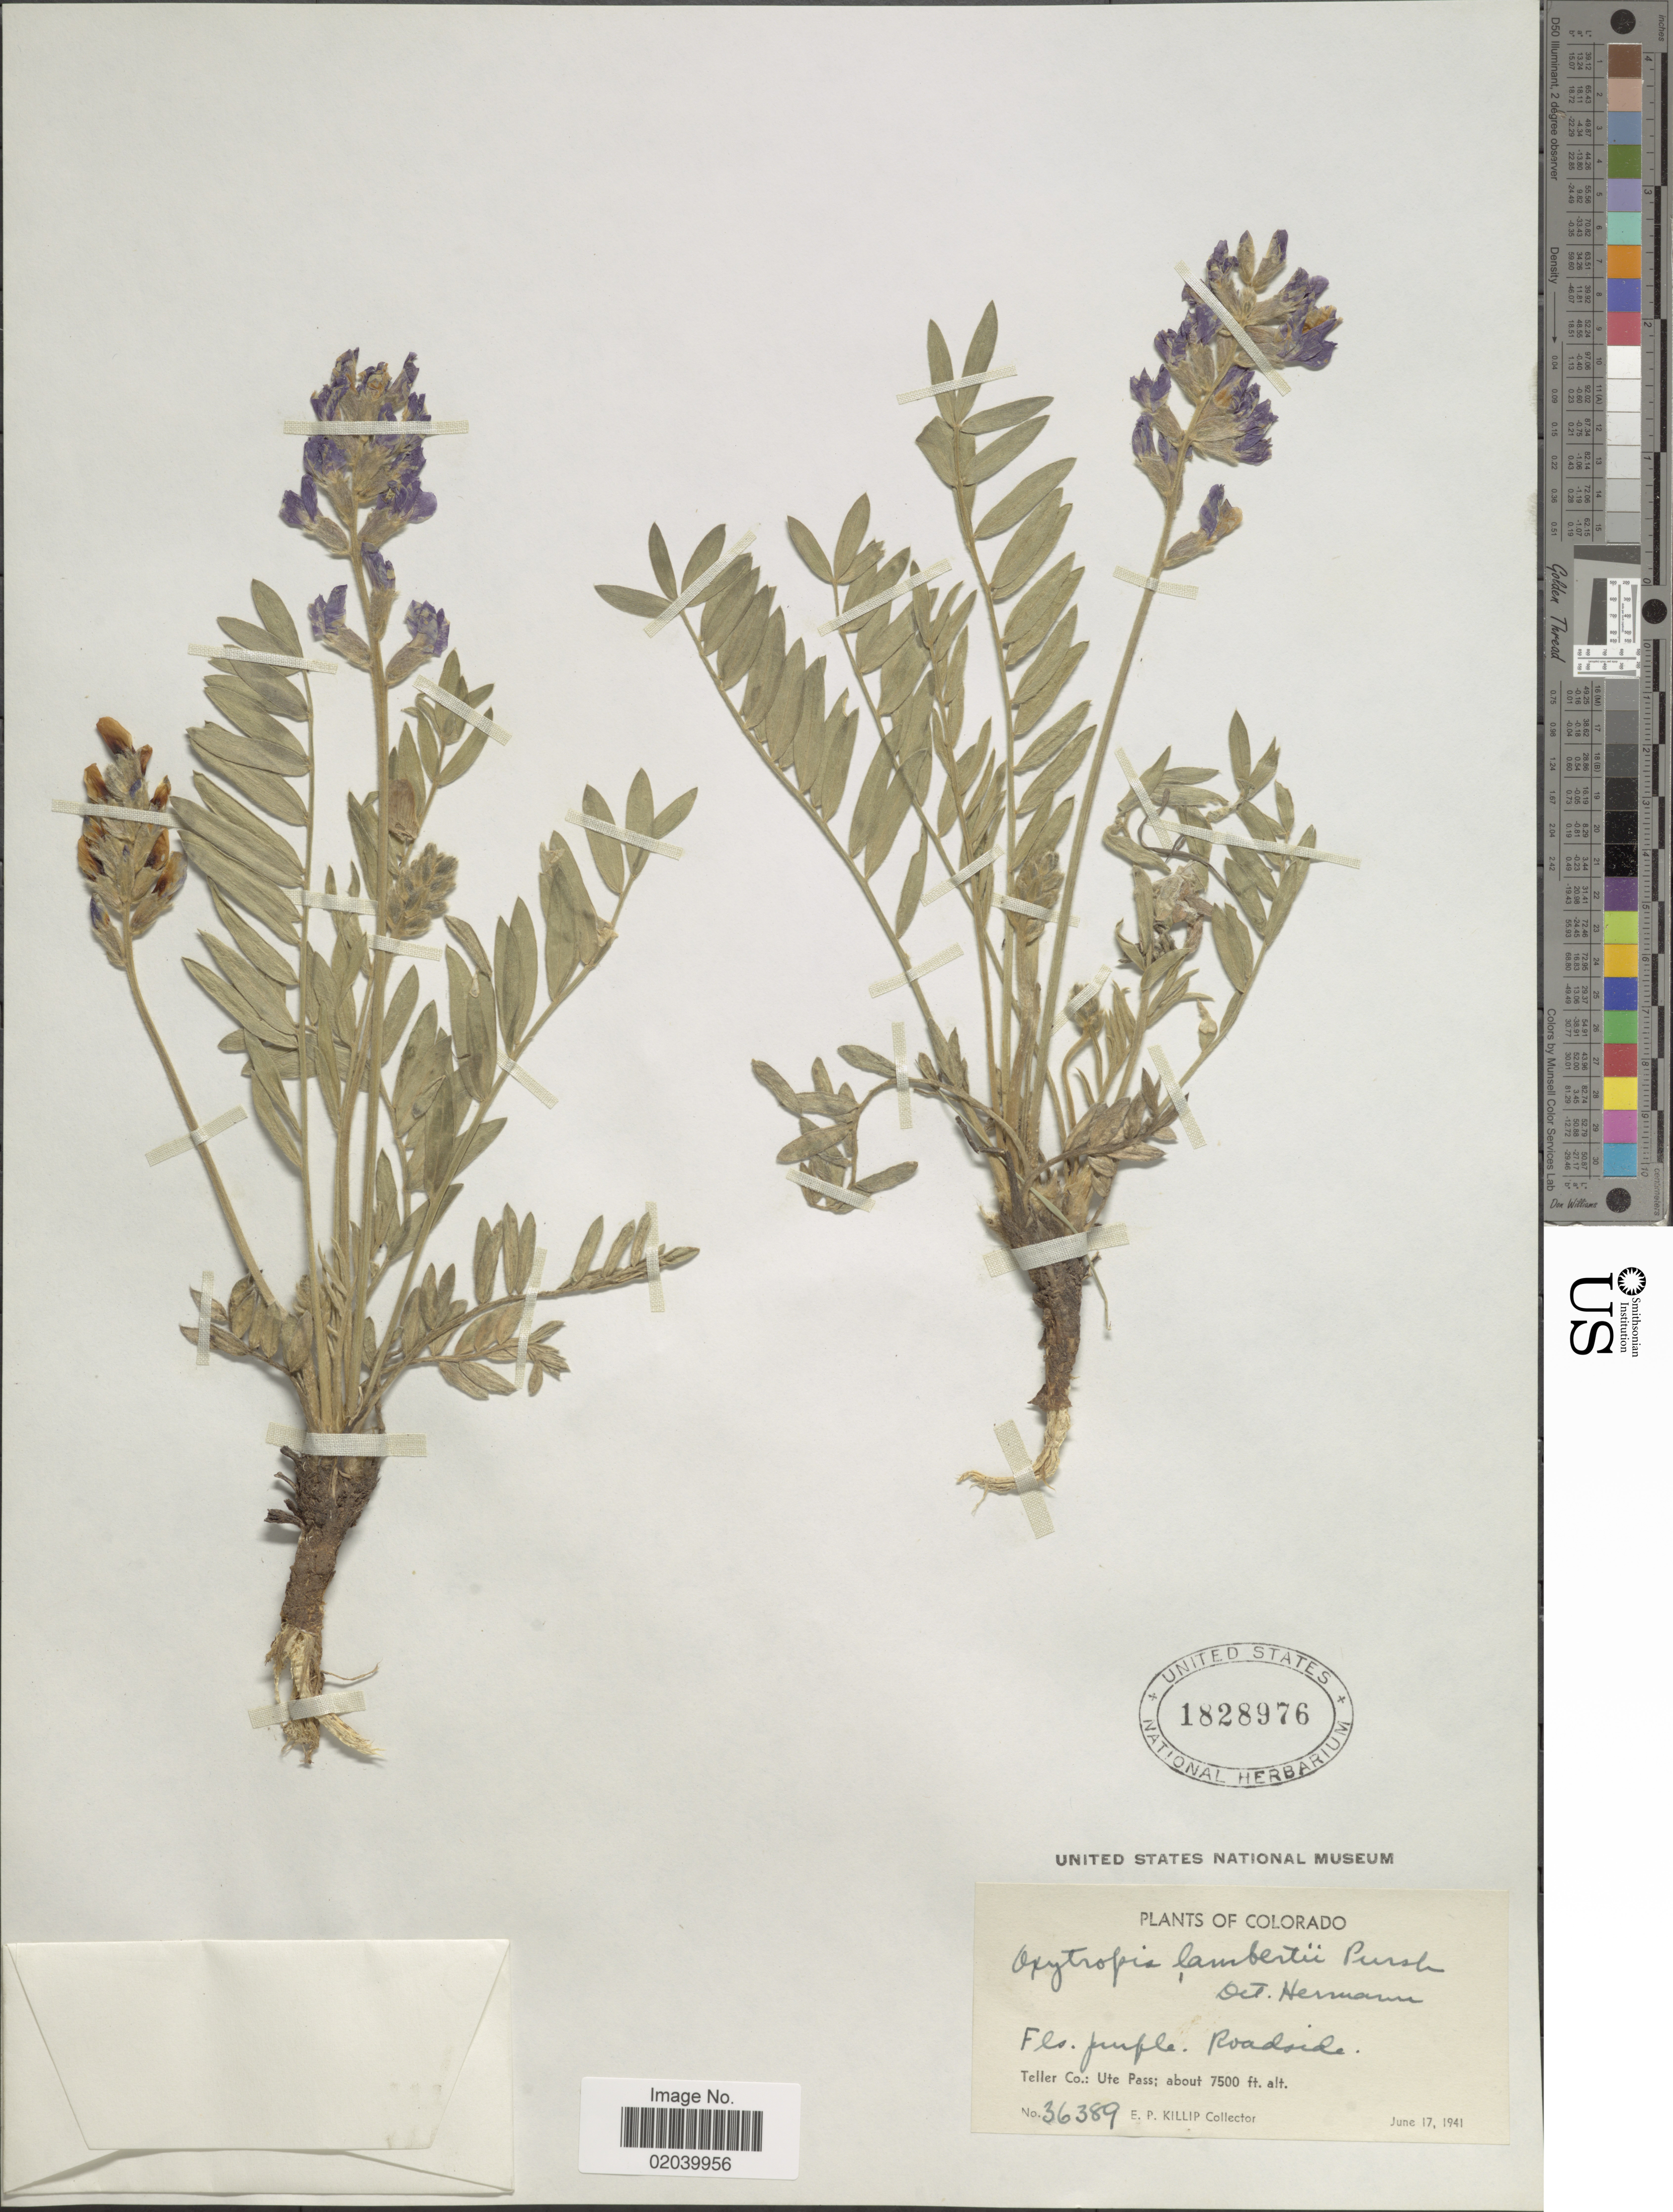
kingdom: Plantae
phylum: Tracheophyta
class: Magnoliopsida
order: Fabales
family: Fabaceae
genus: Oxytropis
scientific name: Oxytropis lambertii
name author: Pursh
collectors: E. P. Killip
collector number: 36389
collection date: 1941-06-17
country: United States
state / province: Colorado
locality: Teller Co.: Ute Pass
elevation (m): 2286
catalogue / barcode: US 1828976